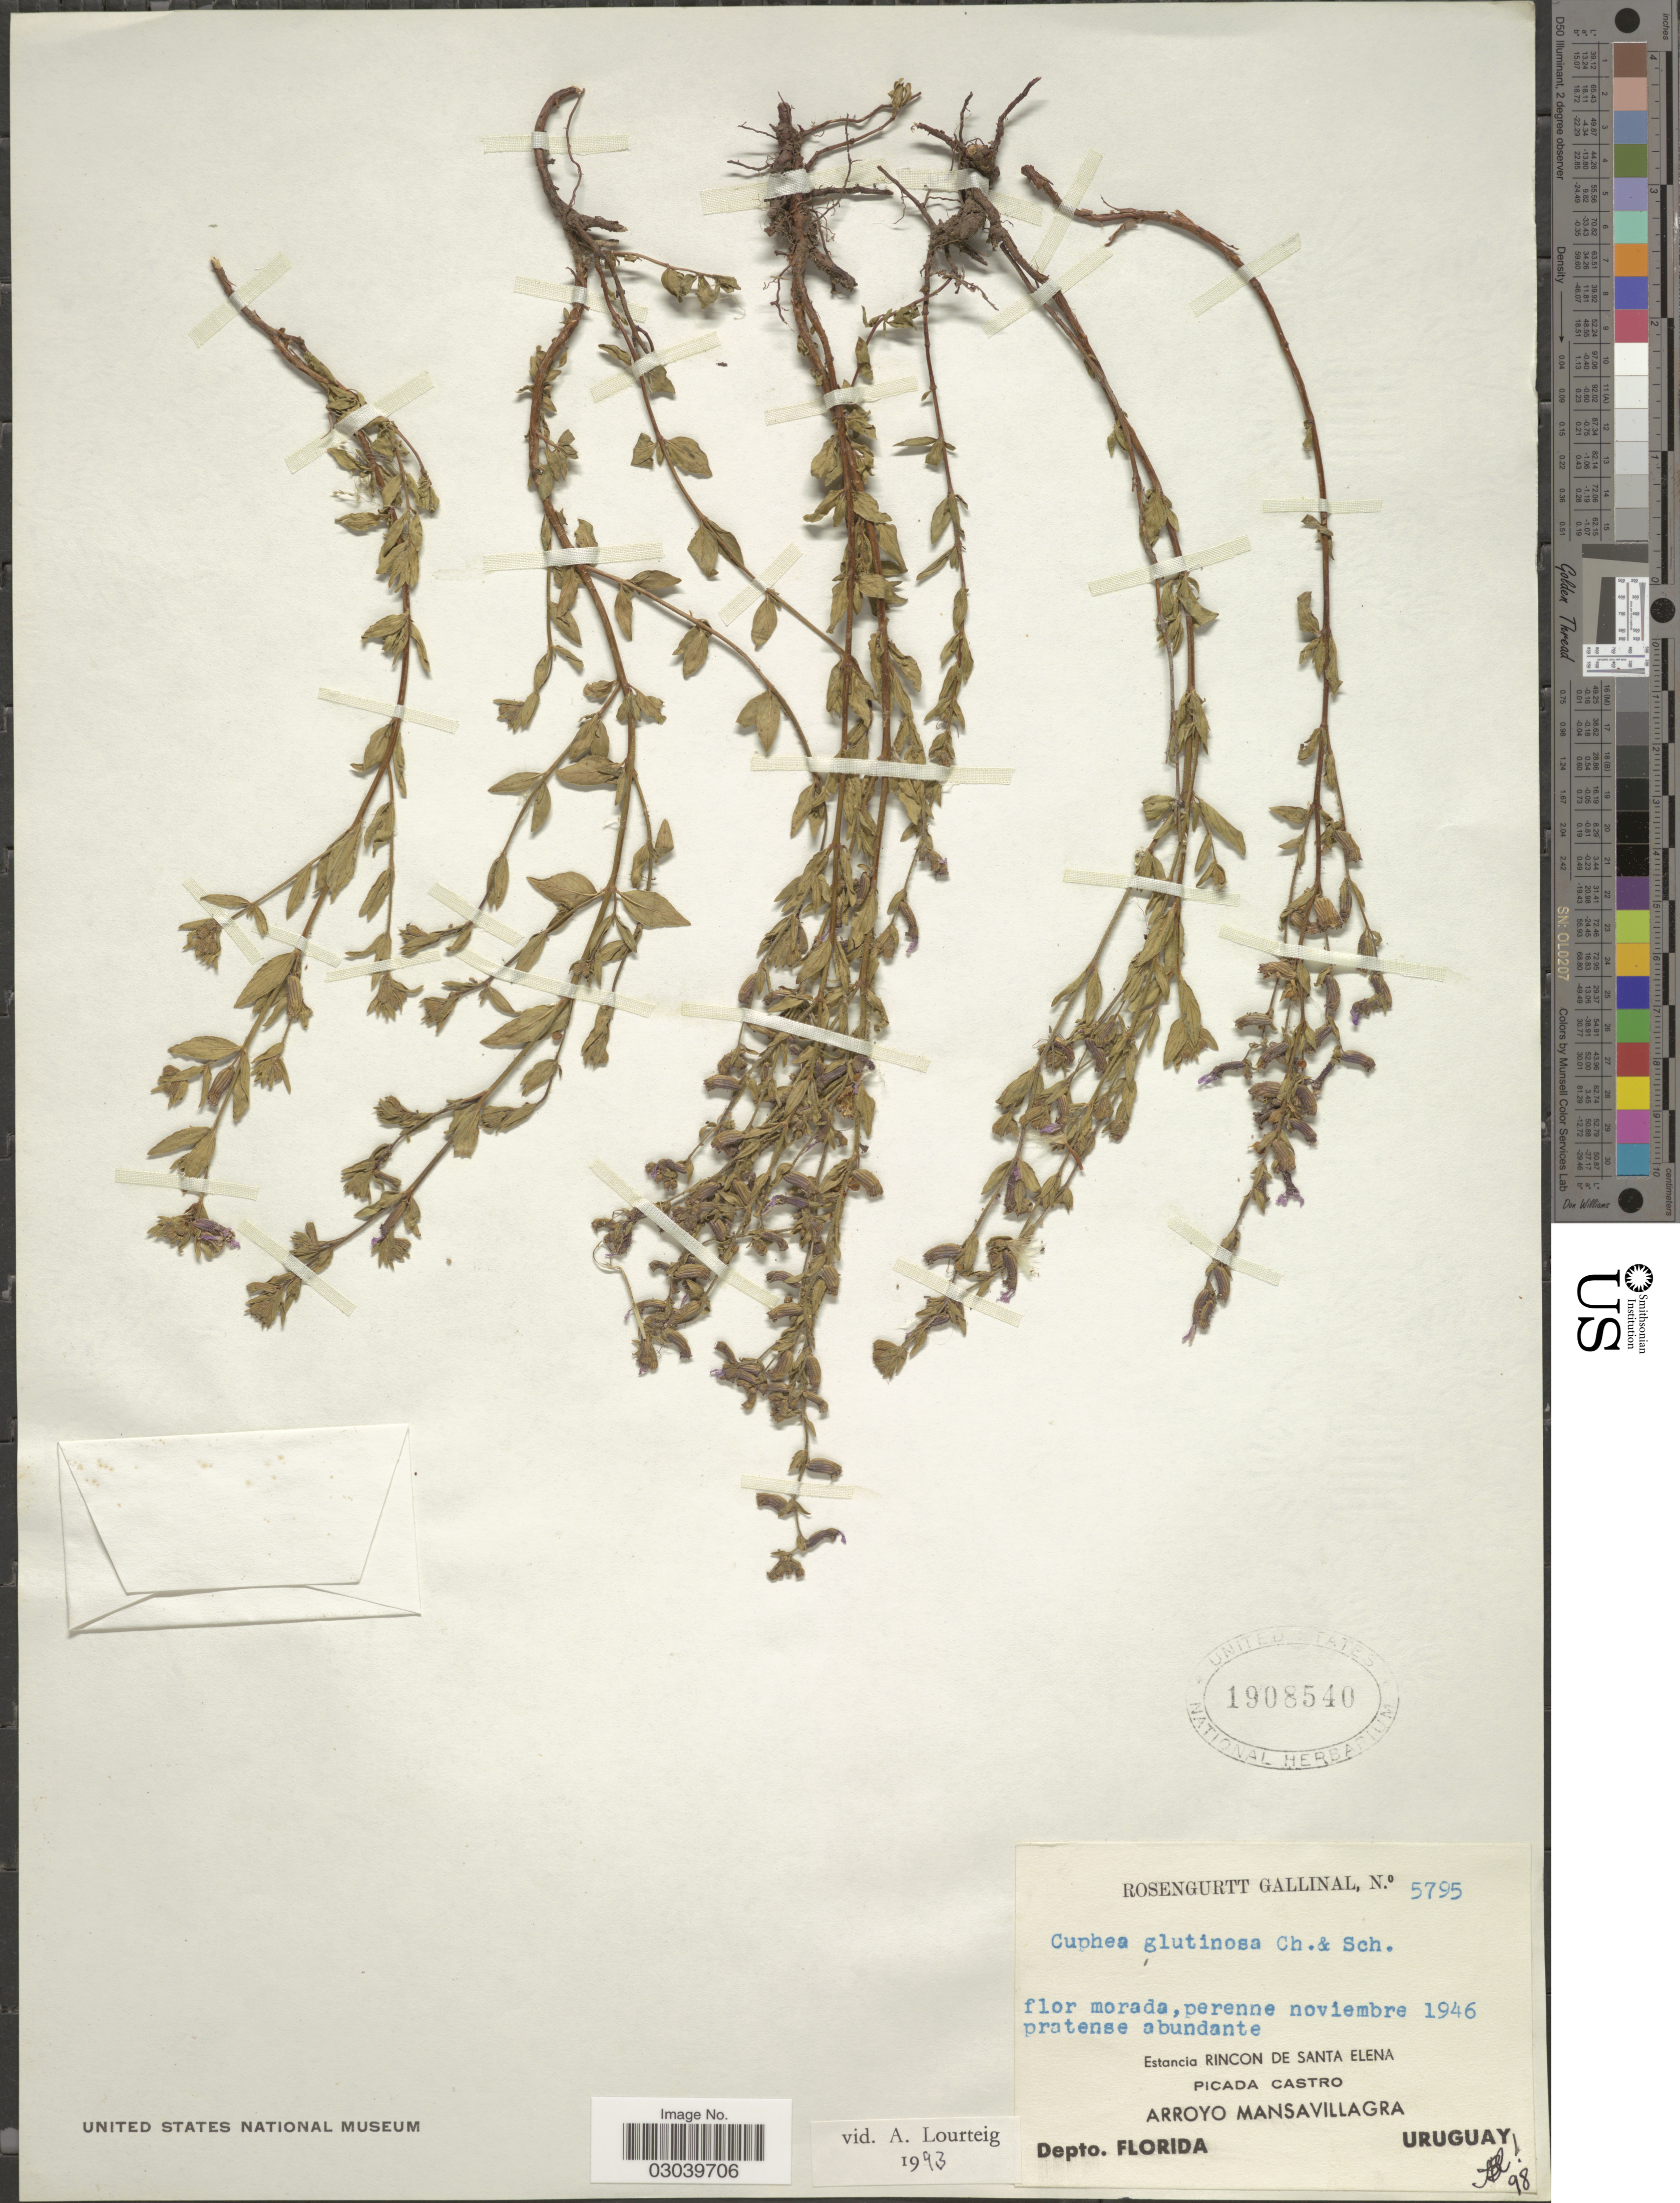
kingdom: Plantae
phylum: Tracheophyta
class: Magnoliopsida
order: Myrtales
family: Lythraceae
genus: Cuphea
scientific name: Cuphea glutinosa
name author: Cham. & Schltdl.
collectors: Rosengurtt & -. Gallinal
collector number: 5795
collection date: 1946-11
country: Uruguay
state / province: Florida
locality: Estancia Rincon de Santa Elena. Picada Castro. Arroyo Mansavillagra. Depto. Florida.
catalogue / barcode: US 1908540